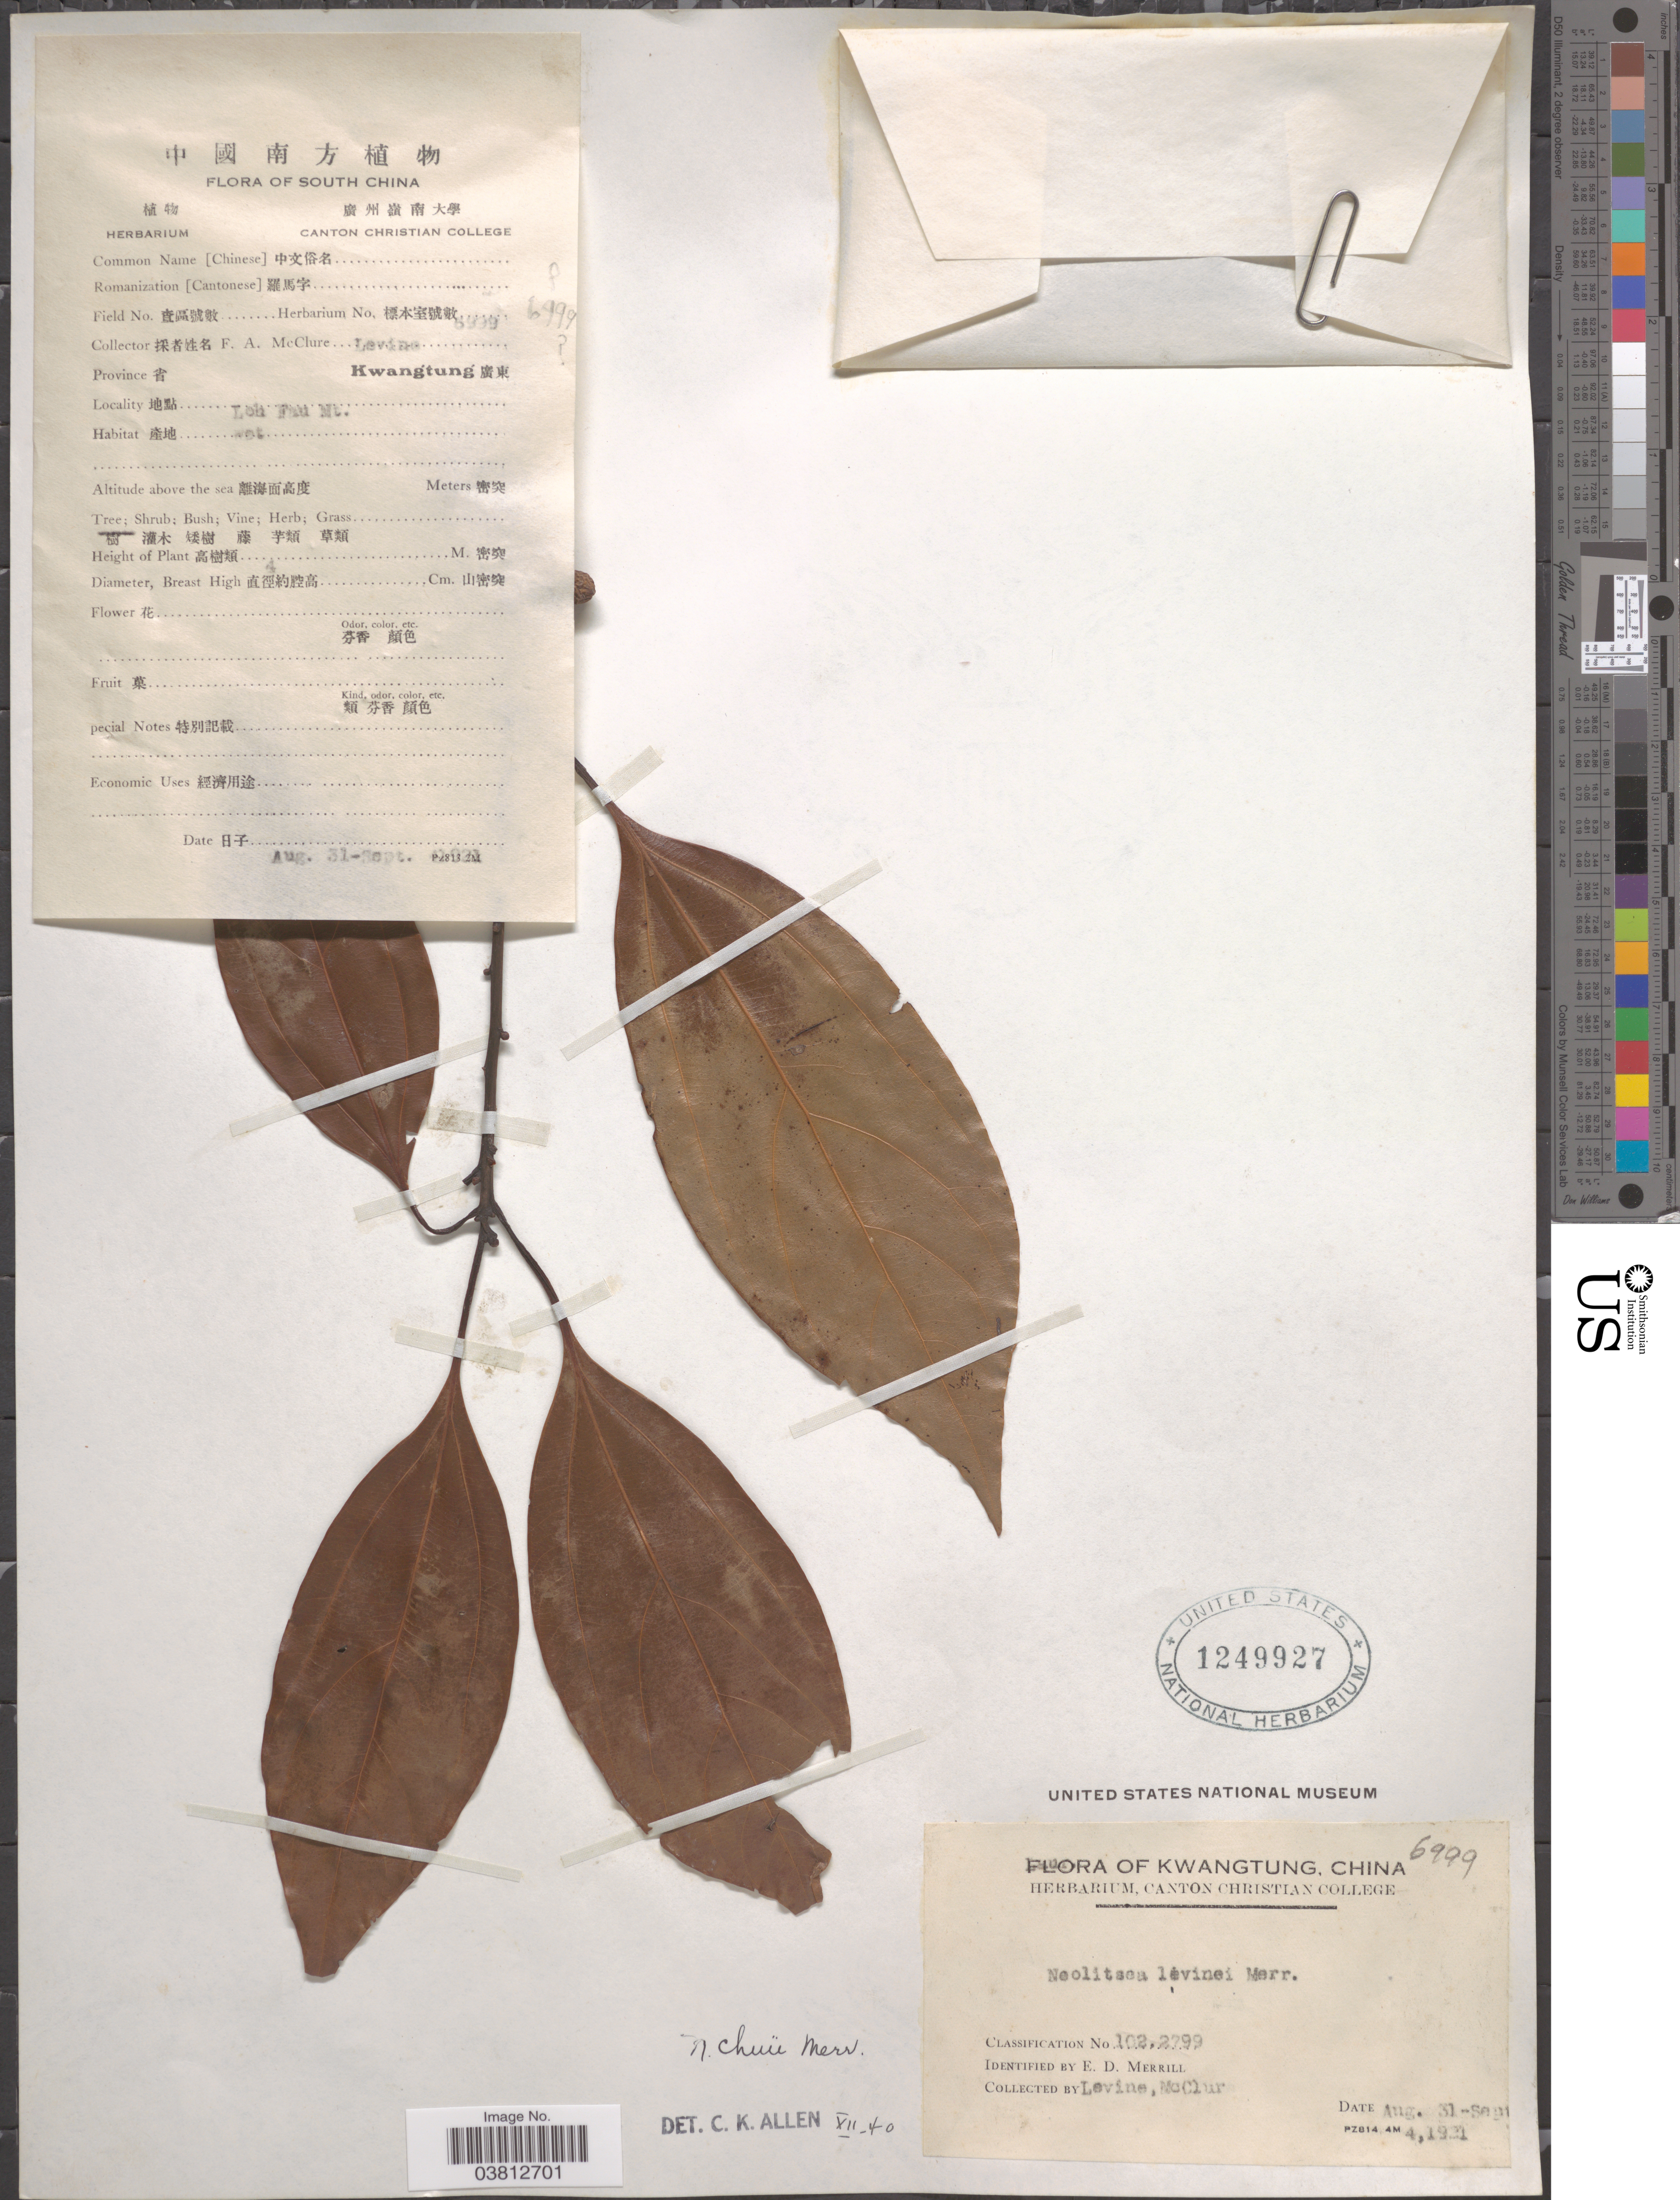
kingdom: Plantae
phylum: Tracheophyta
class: Magnoliopsida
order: Laurales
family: Lauraceae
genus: Neolitsea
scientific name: Neolitsea chui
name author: Merr.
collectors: -. Levine & F. A. McClure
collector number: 6999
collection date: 1921-08-31/1921-09-04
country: China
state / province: Guangdong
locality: Province Kwangtung. Loh Fau Mt.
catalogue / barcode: US 1249927